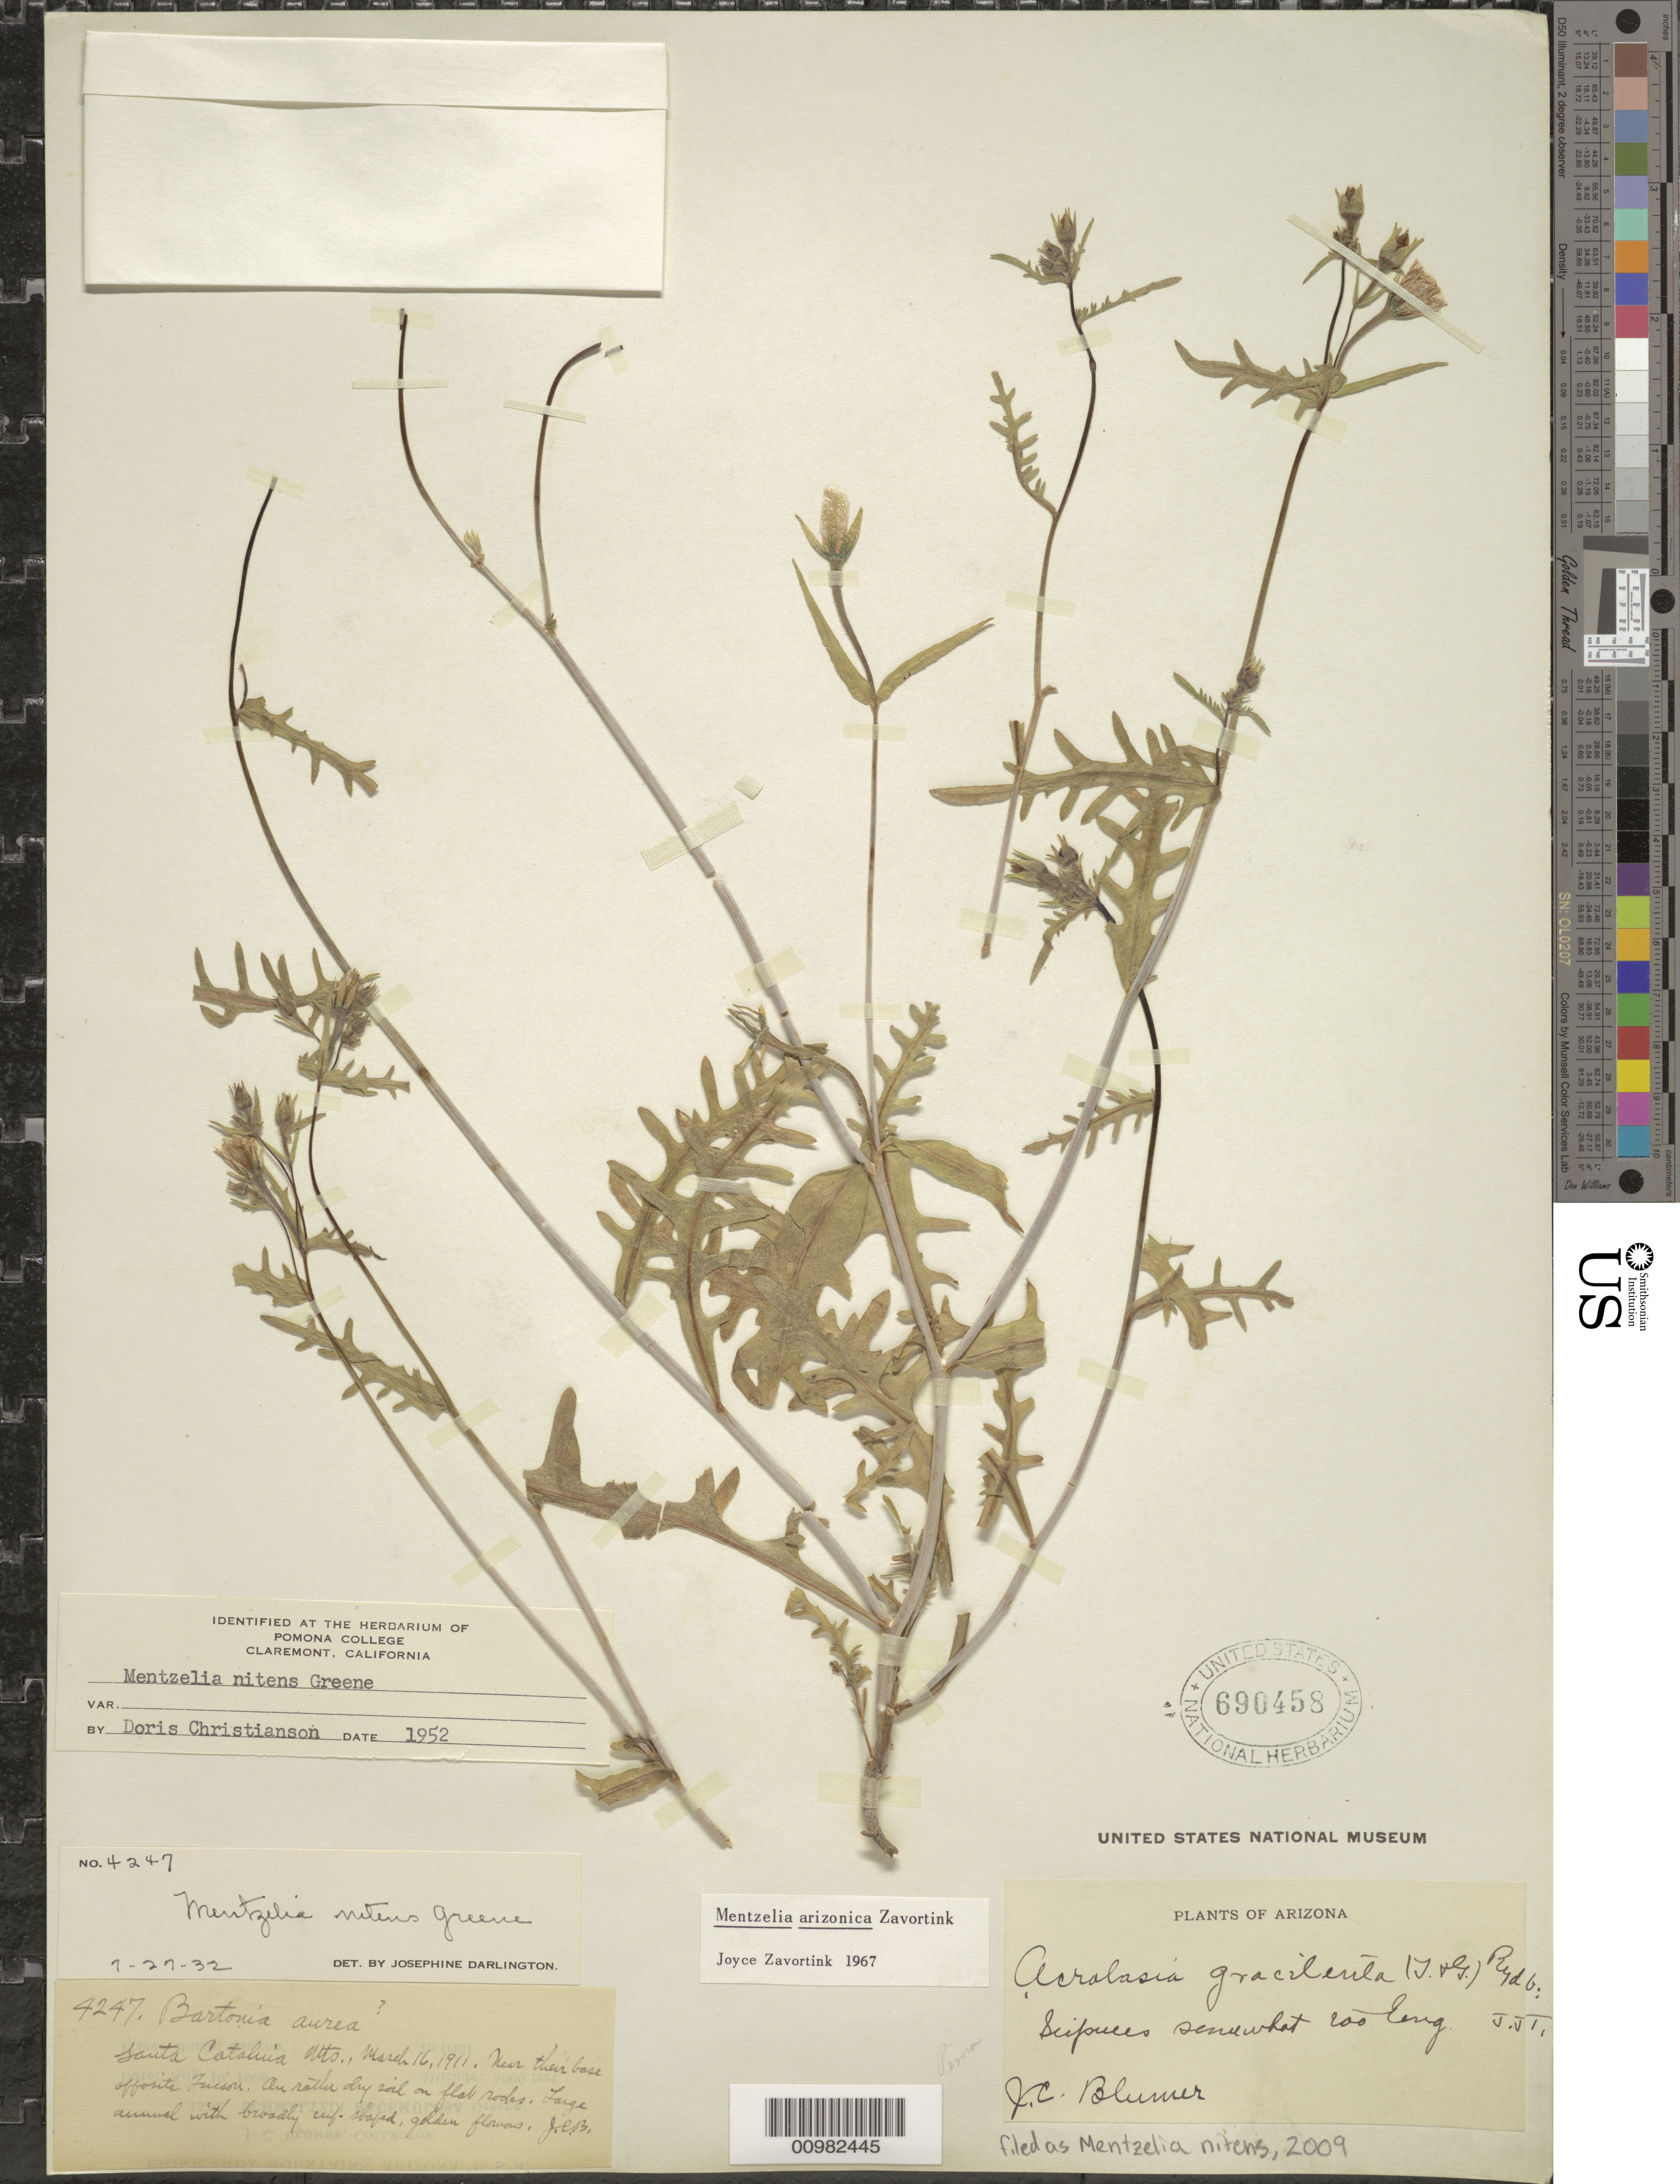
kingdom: Plantae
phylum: Tracheophyta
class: Magnoliopsida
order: Cornales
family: Loasaceae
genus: Mentzelia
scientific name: Mentzelia nitens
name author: Greene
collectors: J. C. Blumer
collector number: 4247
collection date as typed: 16 Mar 1911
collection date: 1911-03-16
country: United States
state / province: Arizona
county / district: Pima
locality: Santa Catalina Mts.; Near the base opposite Tucson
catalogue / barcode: US 690458